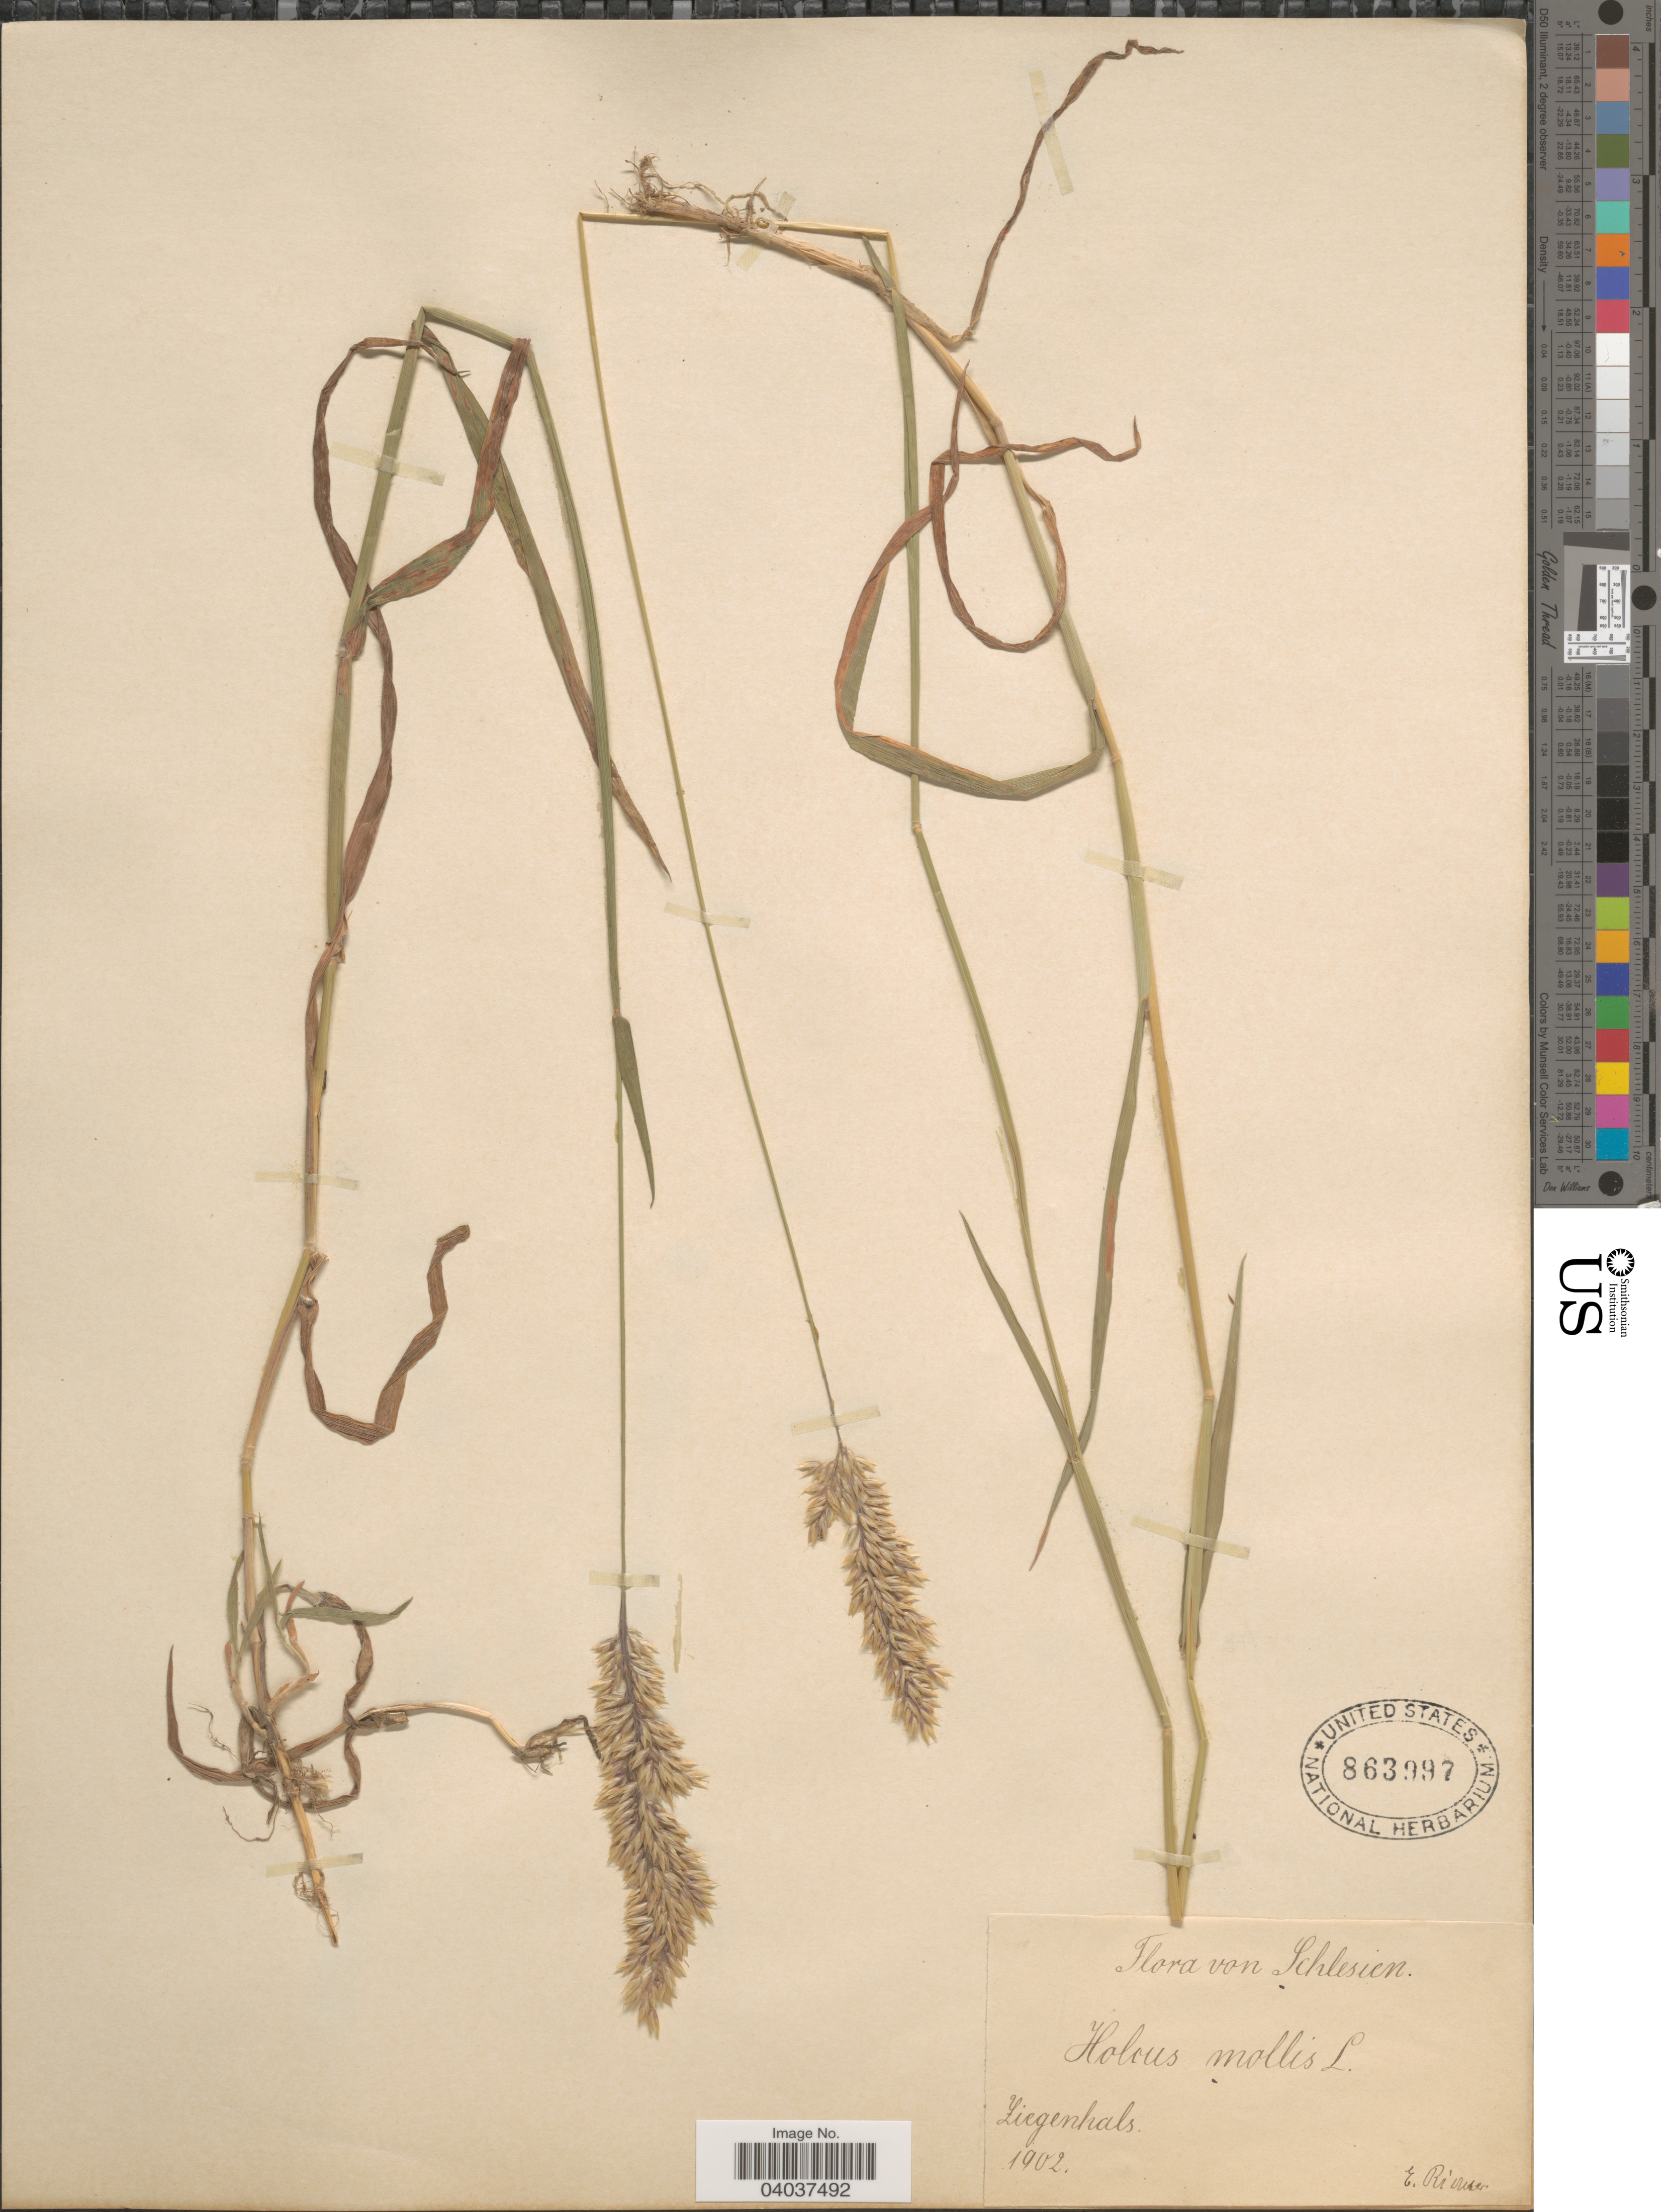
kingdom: Plantae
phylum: Tracheophyta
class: Liliopsida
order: Poales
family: Poaceae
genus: Holcus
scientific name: Holcus mollis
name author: L.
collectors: E. Richter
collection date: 1902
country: Germany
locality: Schlesien. Ziegenhals.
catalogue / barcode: US 863997